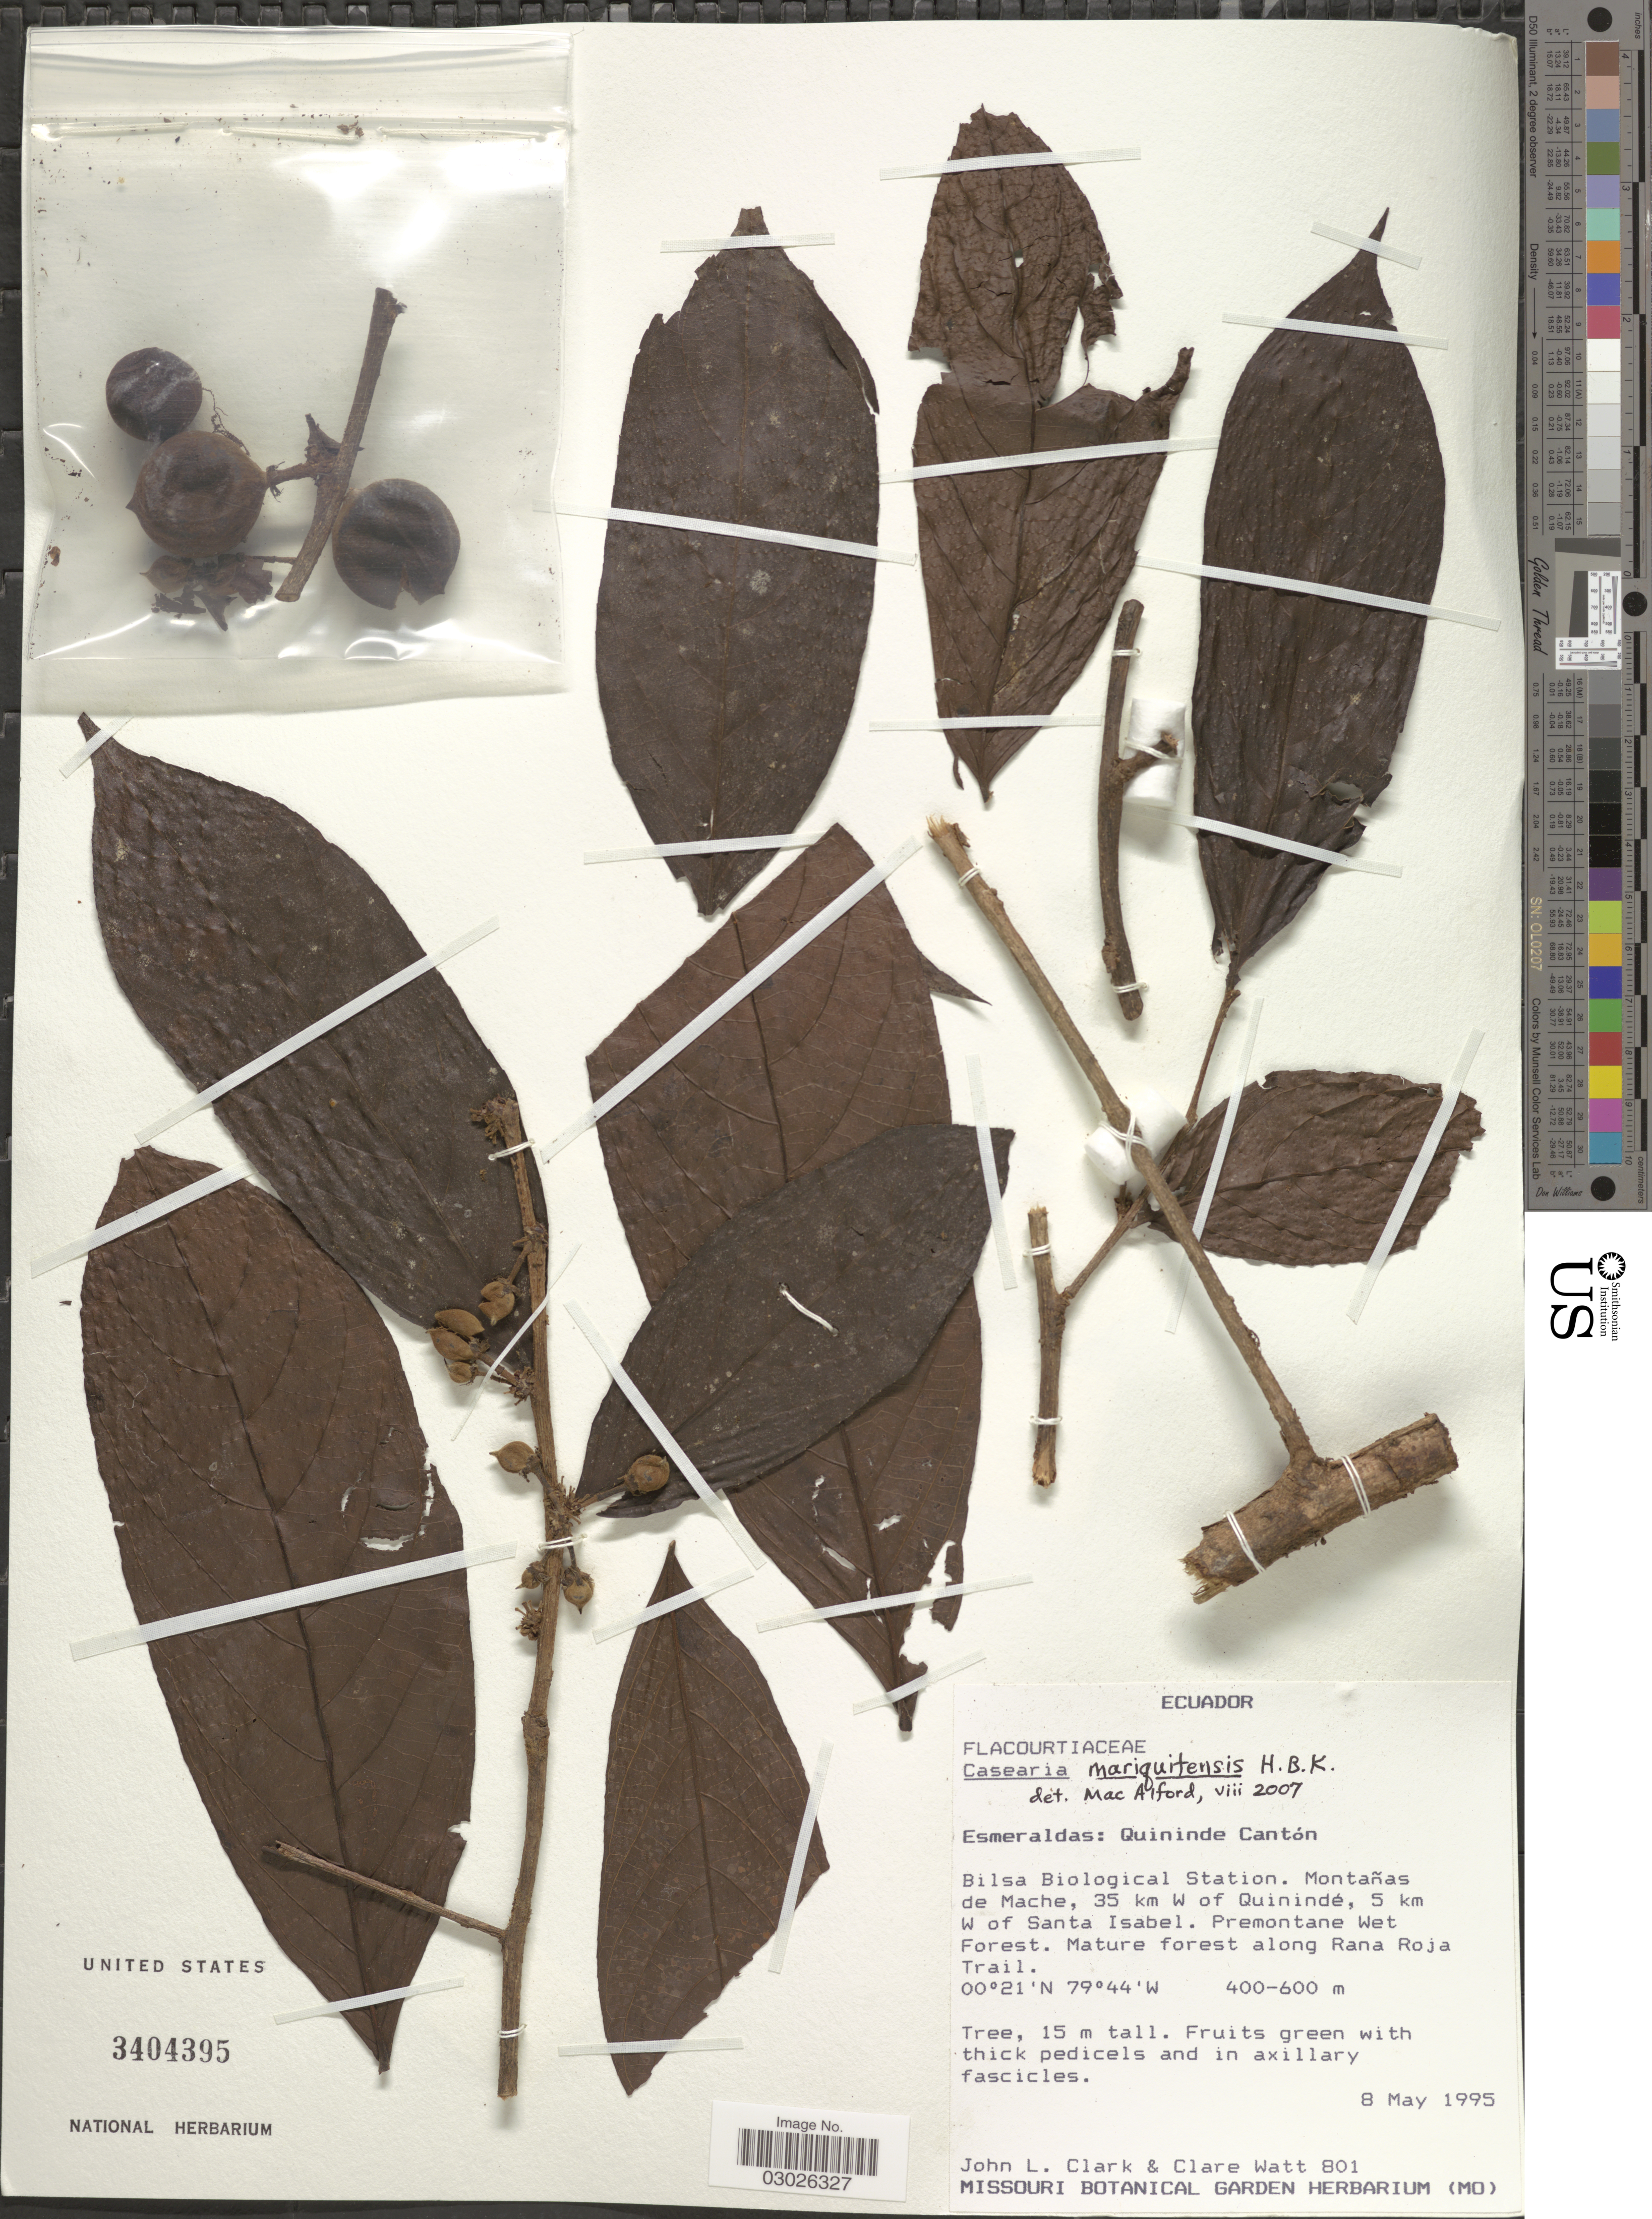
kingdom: Plantae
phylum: Tracheophyta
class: Magnoliopsida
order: Malpighiales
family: Salicaceae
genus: Casearia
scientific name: Casearia mariquitensis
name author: Kunth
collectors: J. L. Clark & C. Watt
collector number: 801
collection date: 1995-05-08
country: Ecuador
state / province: Esmeraldas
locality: Esmeraldas: Quininde Cantón. Bilsa Biological Station. Montañas de Mache, 35 km W of Quinindé, 5 km W of Santa Isabel.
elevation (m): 400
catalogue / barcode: US 3404395